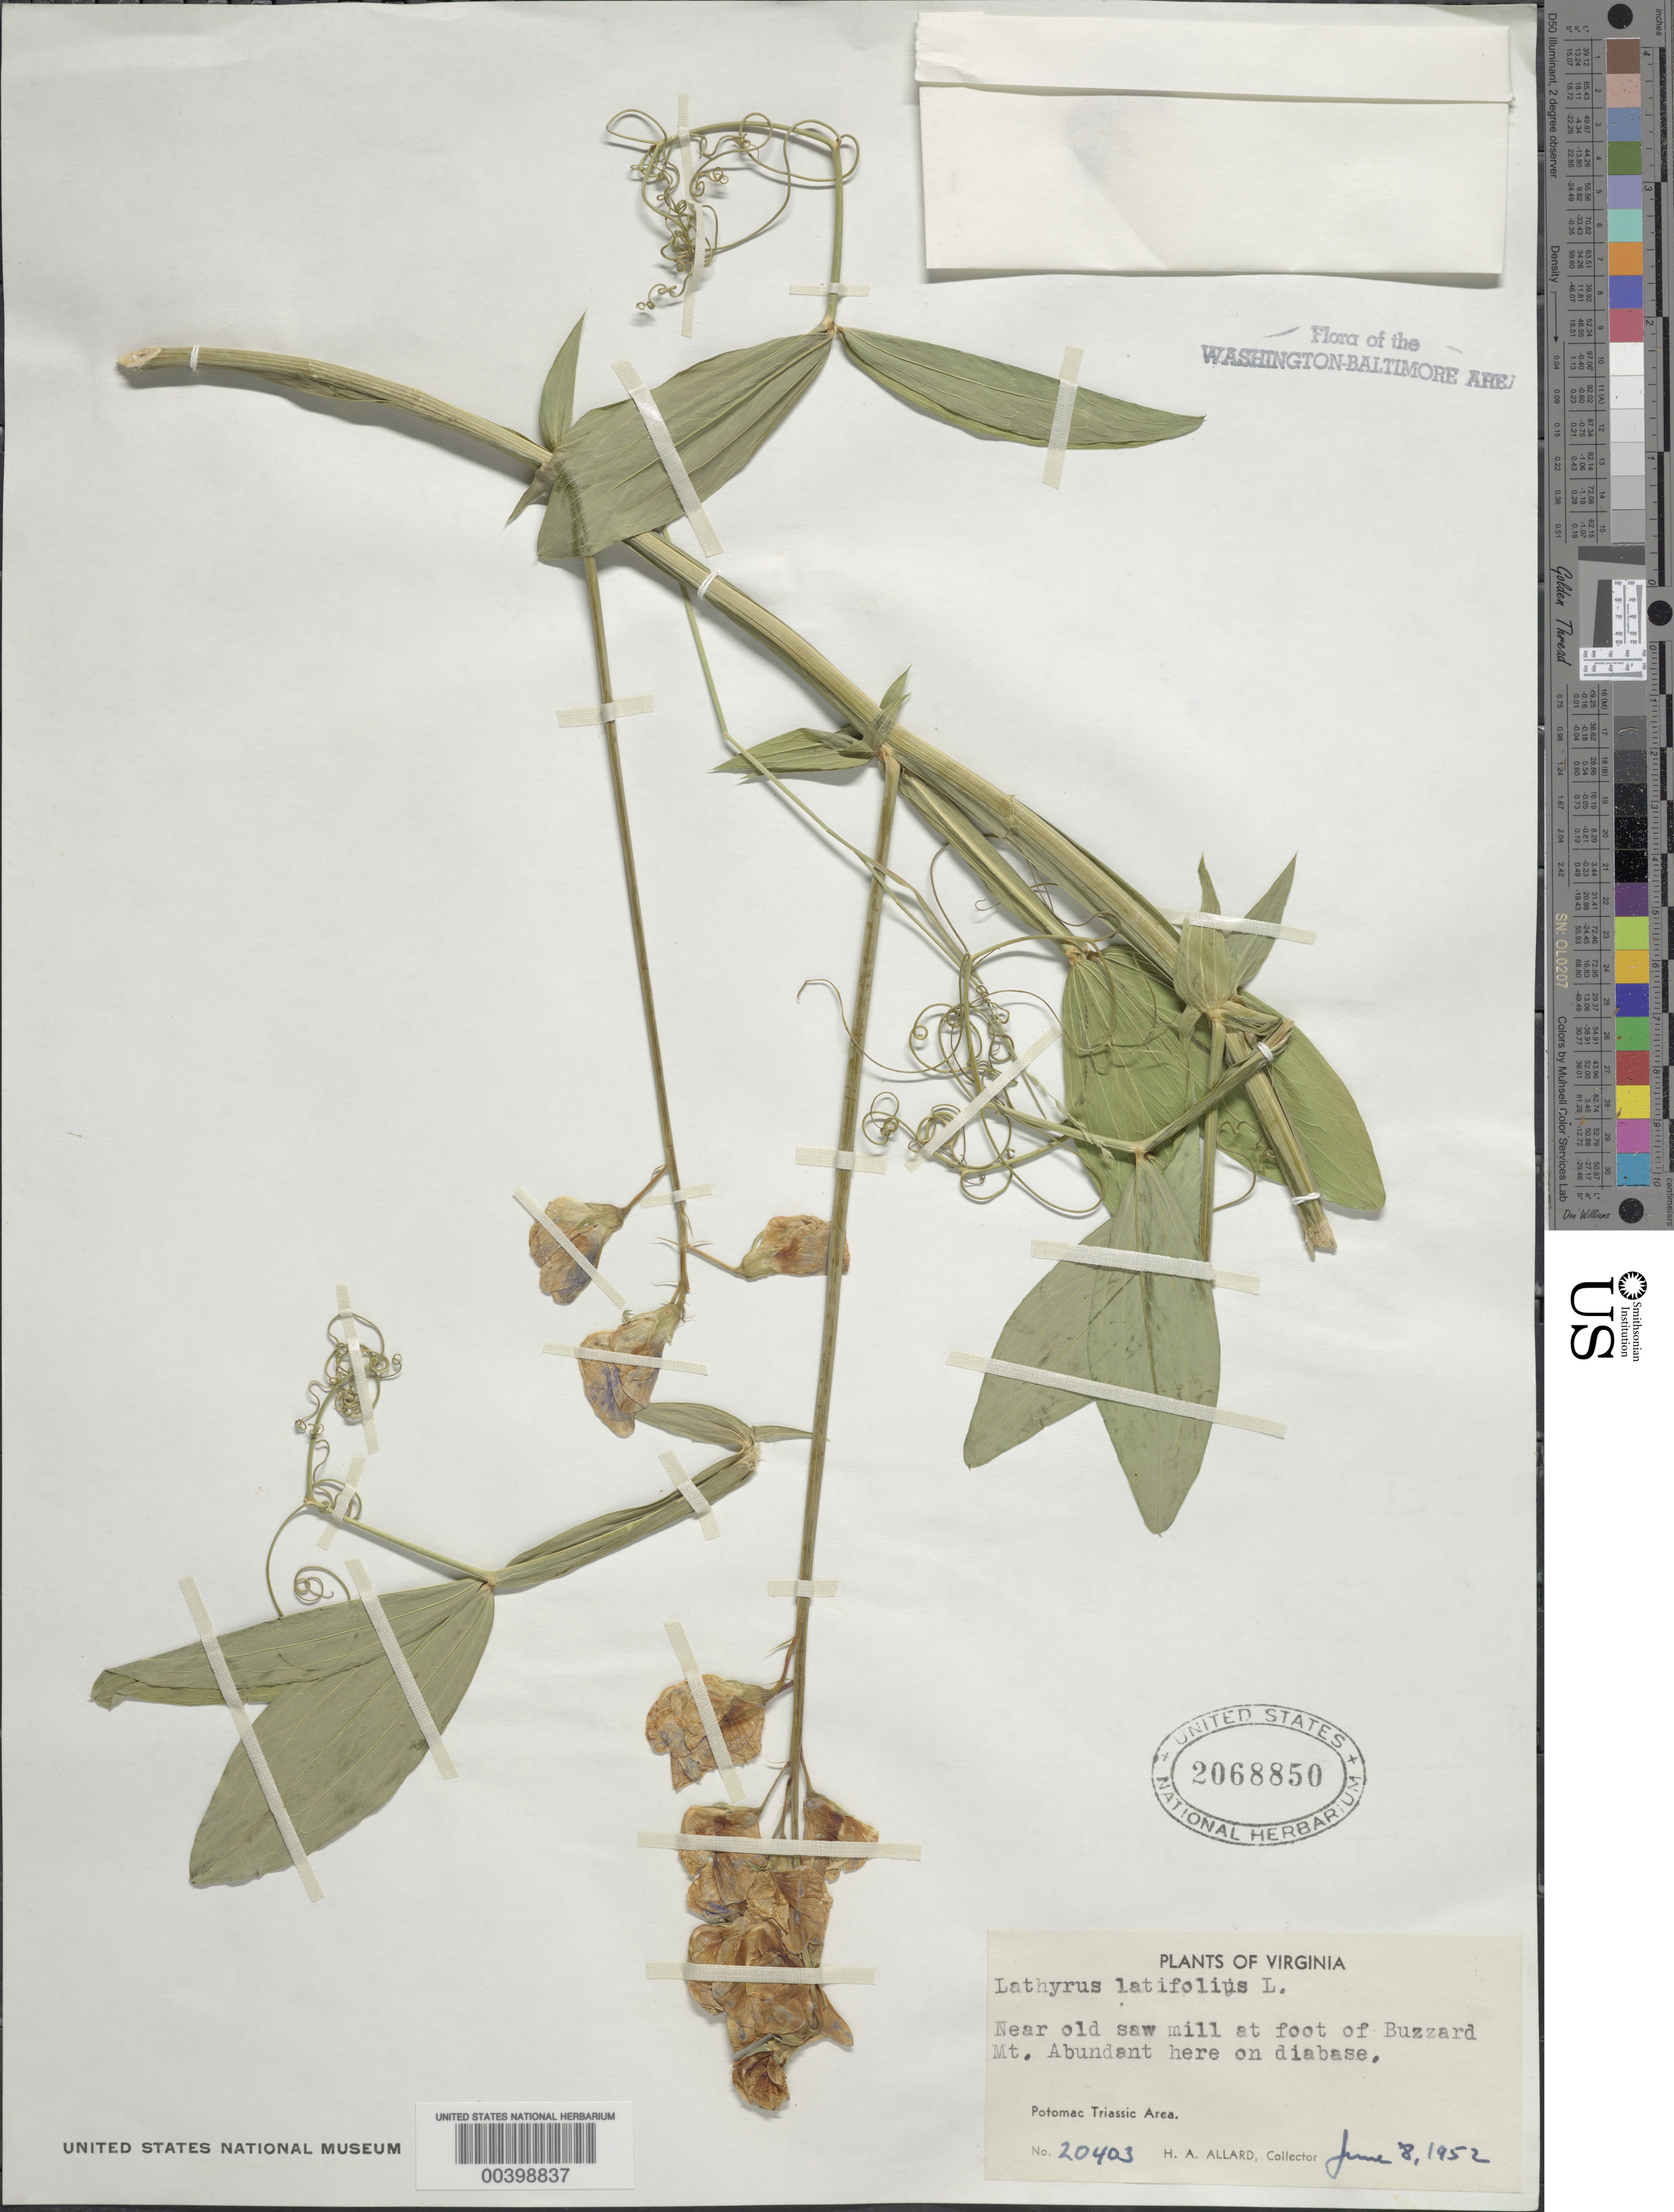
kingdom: Plantae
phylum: Tracheophyta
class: Magnoliopsida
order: Fabales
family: Fabaceae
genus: Lathyrus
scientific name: Lathyrus latifolius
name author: L.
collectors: H. A. Allard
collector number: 20403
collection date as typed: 08 Jun 1952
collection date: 1952-06-08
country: United States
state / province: Virginia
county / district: Culpeper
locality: Buzzard Mt.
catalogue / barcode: US 2068850